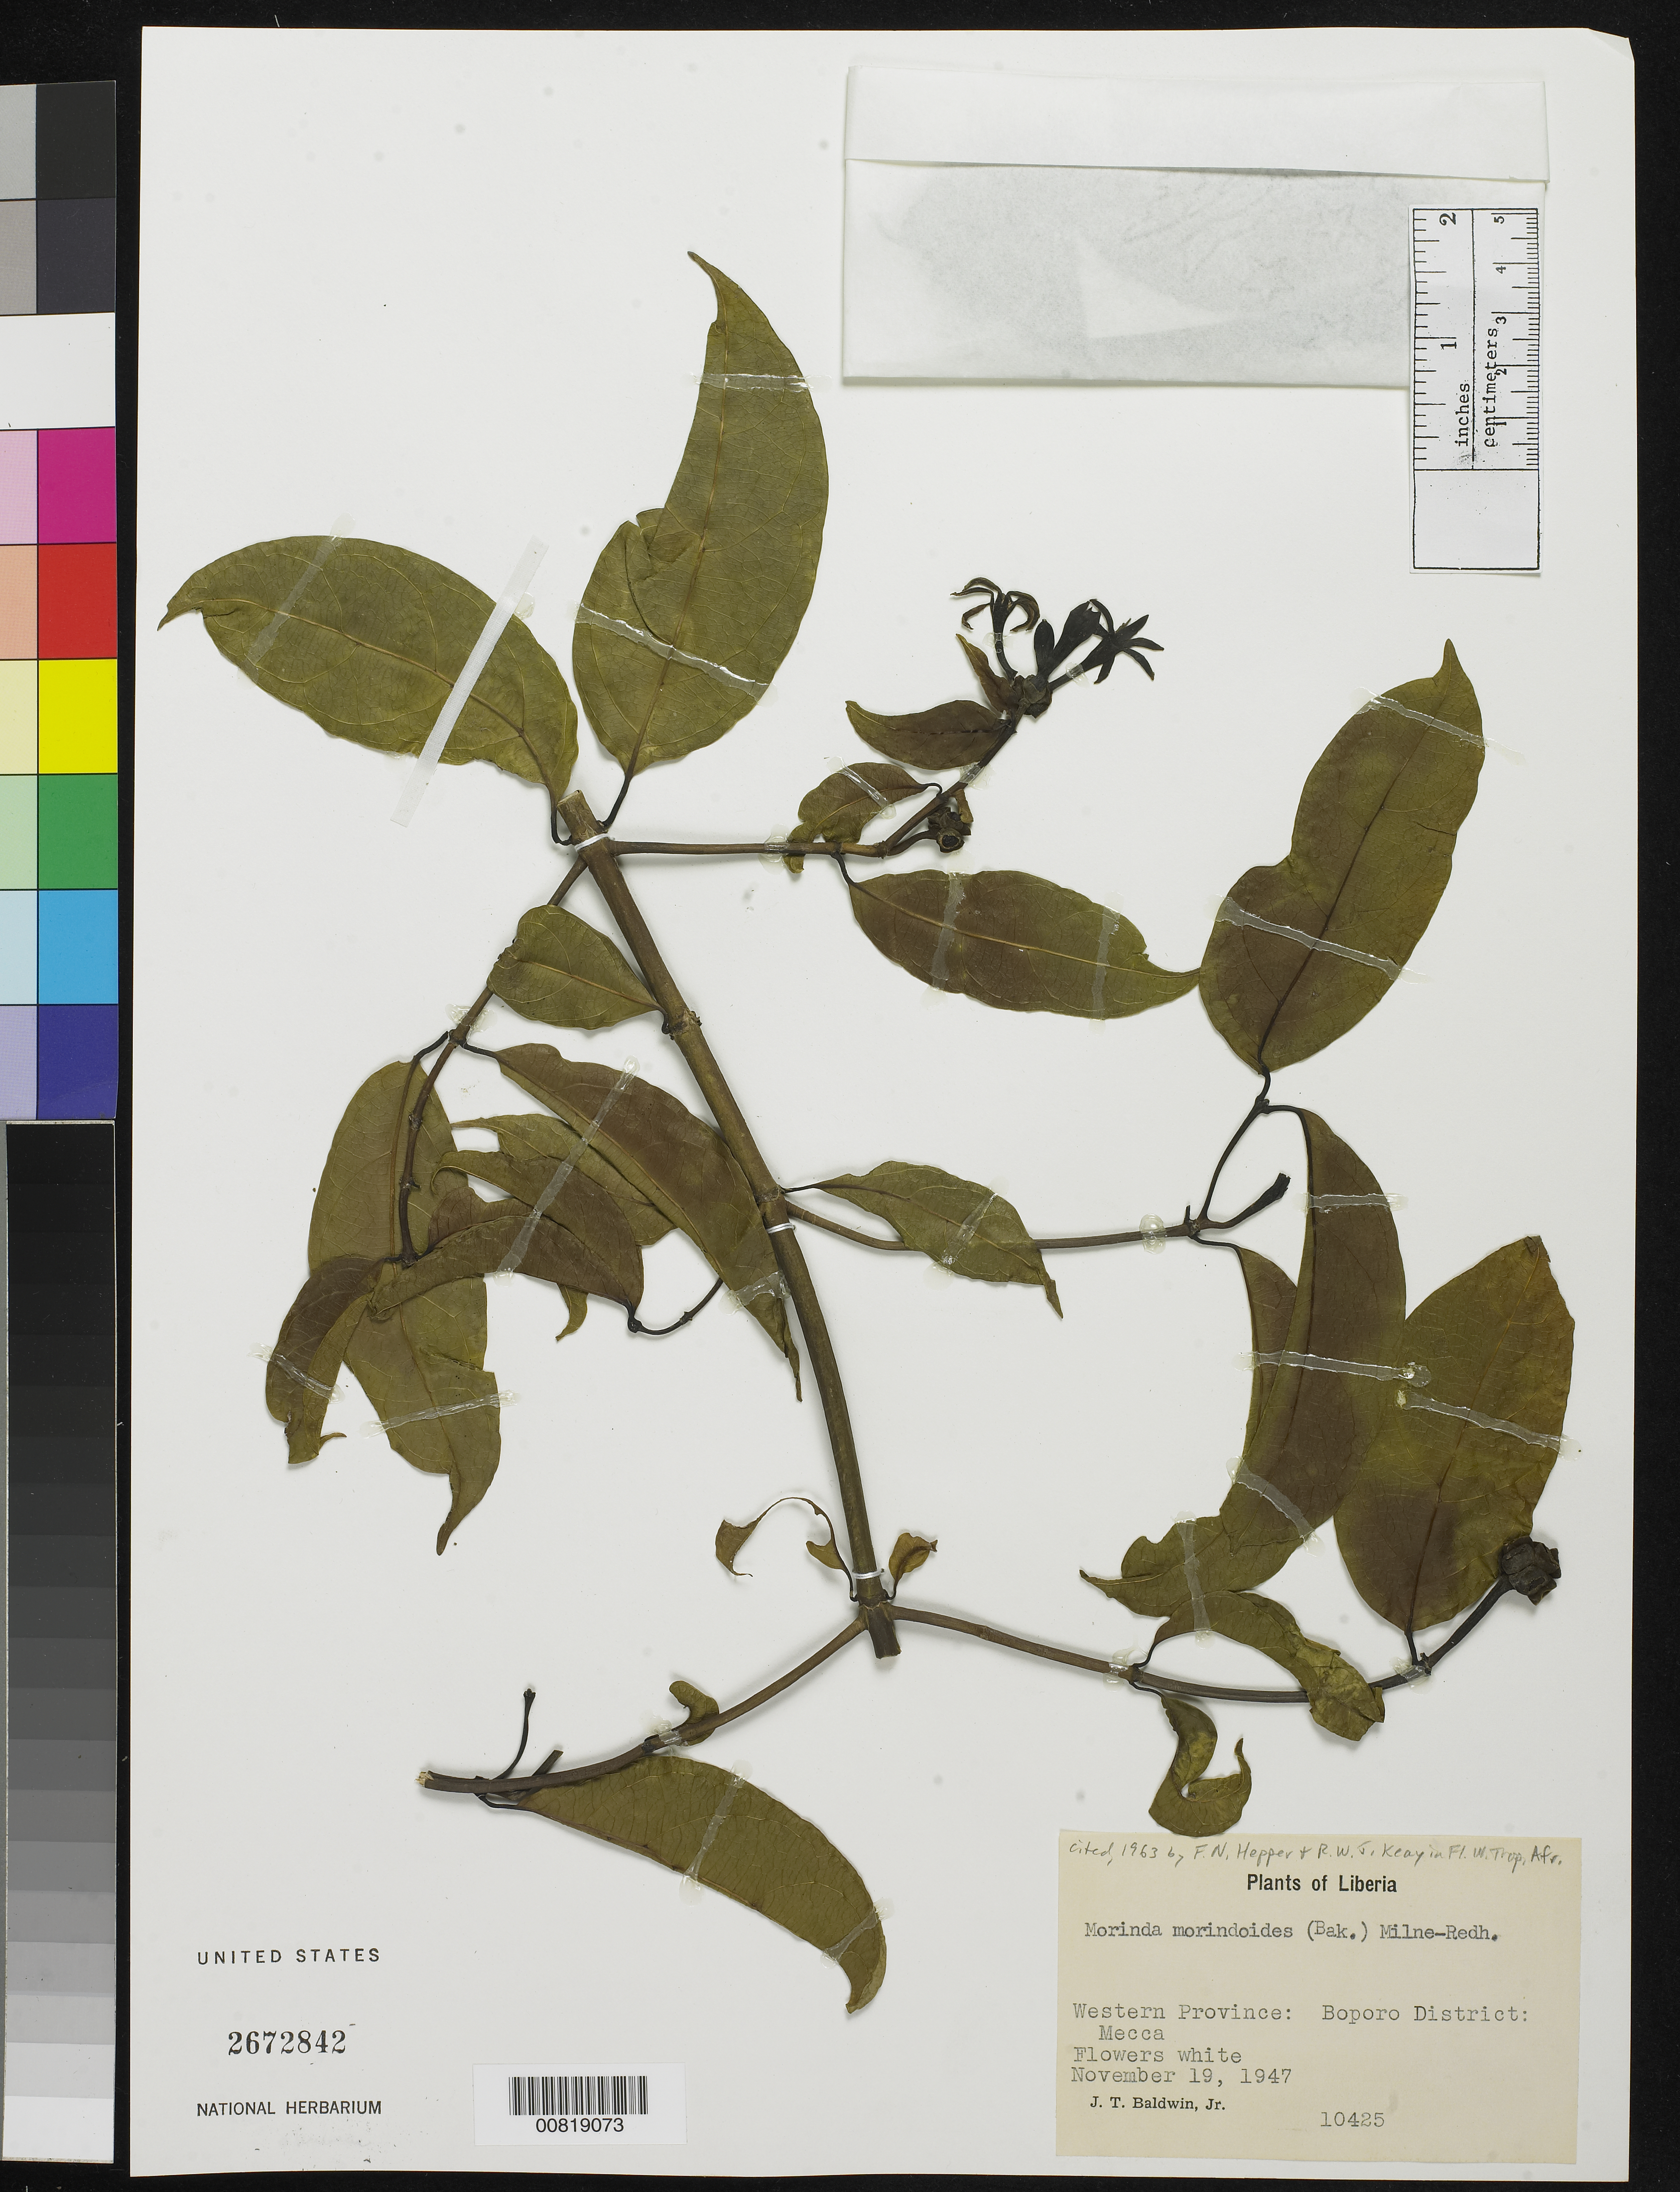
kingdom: Plantae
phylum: Tracheophyta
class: Magnoliopsida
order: Gentianales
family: Rubiaceae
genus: Morinda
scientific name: Morinda morindoides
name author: (Baker) Milne-Redh.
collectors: J. T. Baldwin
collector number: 10425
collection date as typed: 19 Nov 1947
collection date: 1947-11-19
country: Liberia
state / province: Gbarpolu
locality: Western Province: Boporo District, Mecca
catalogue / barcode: US 2672842